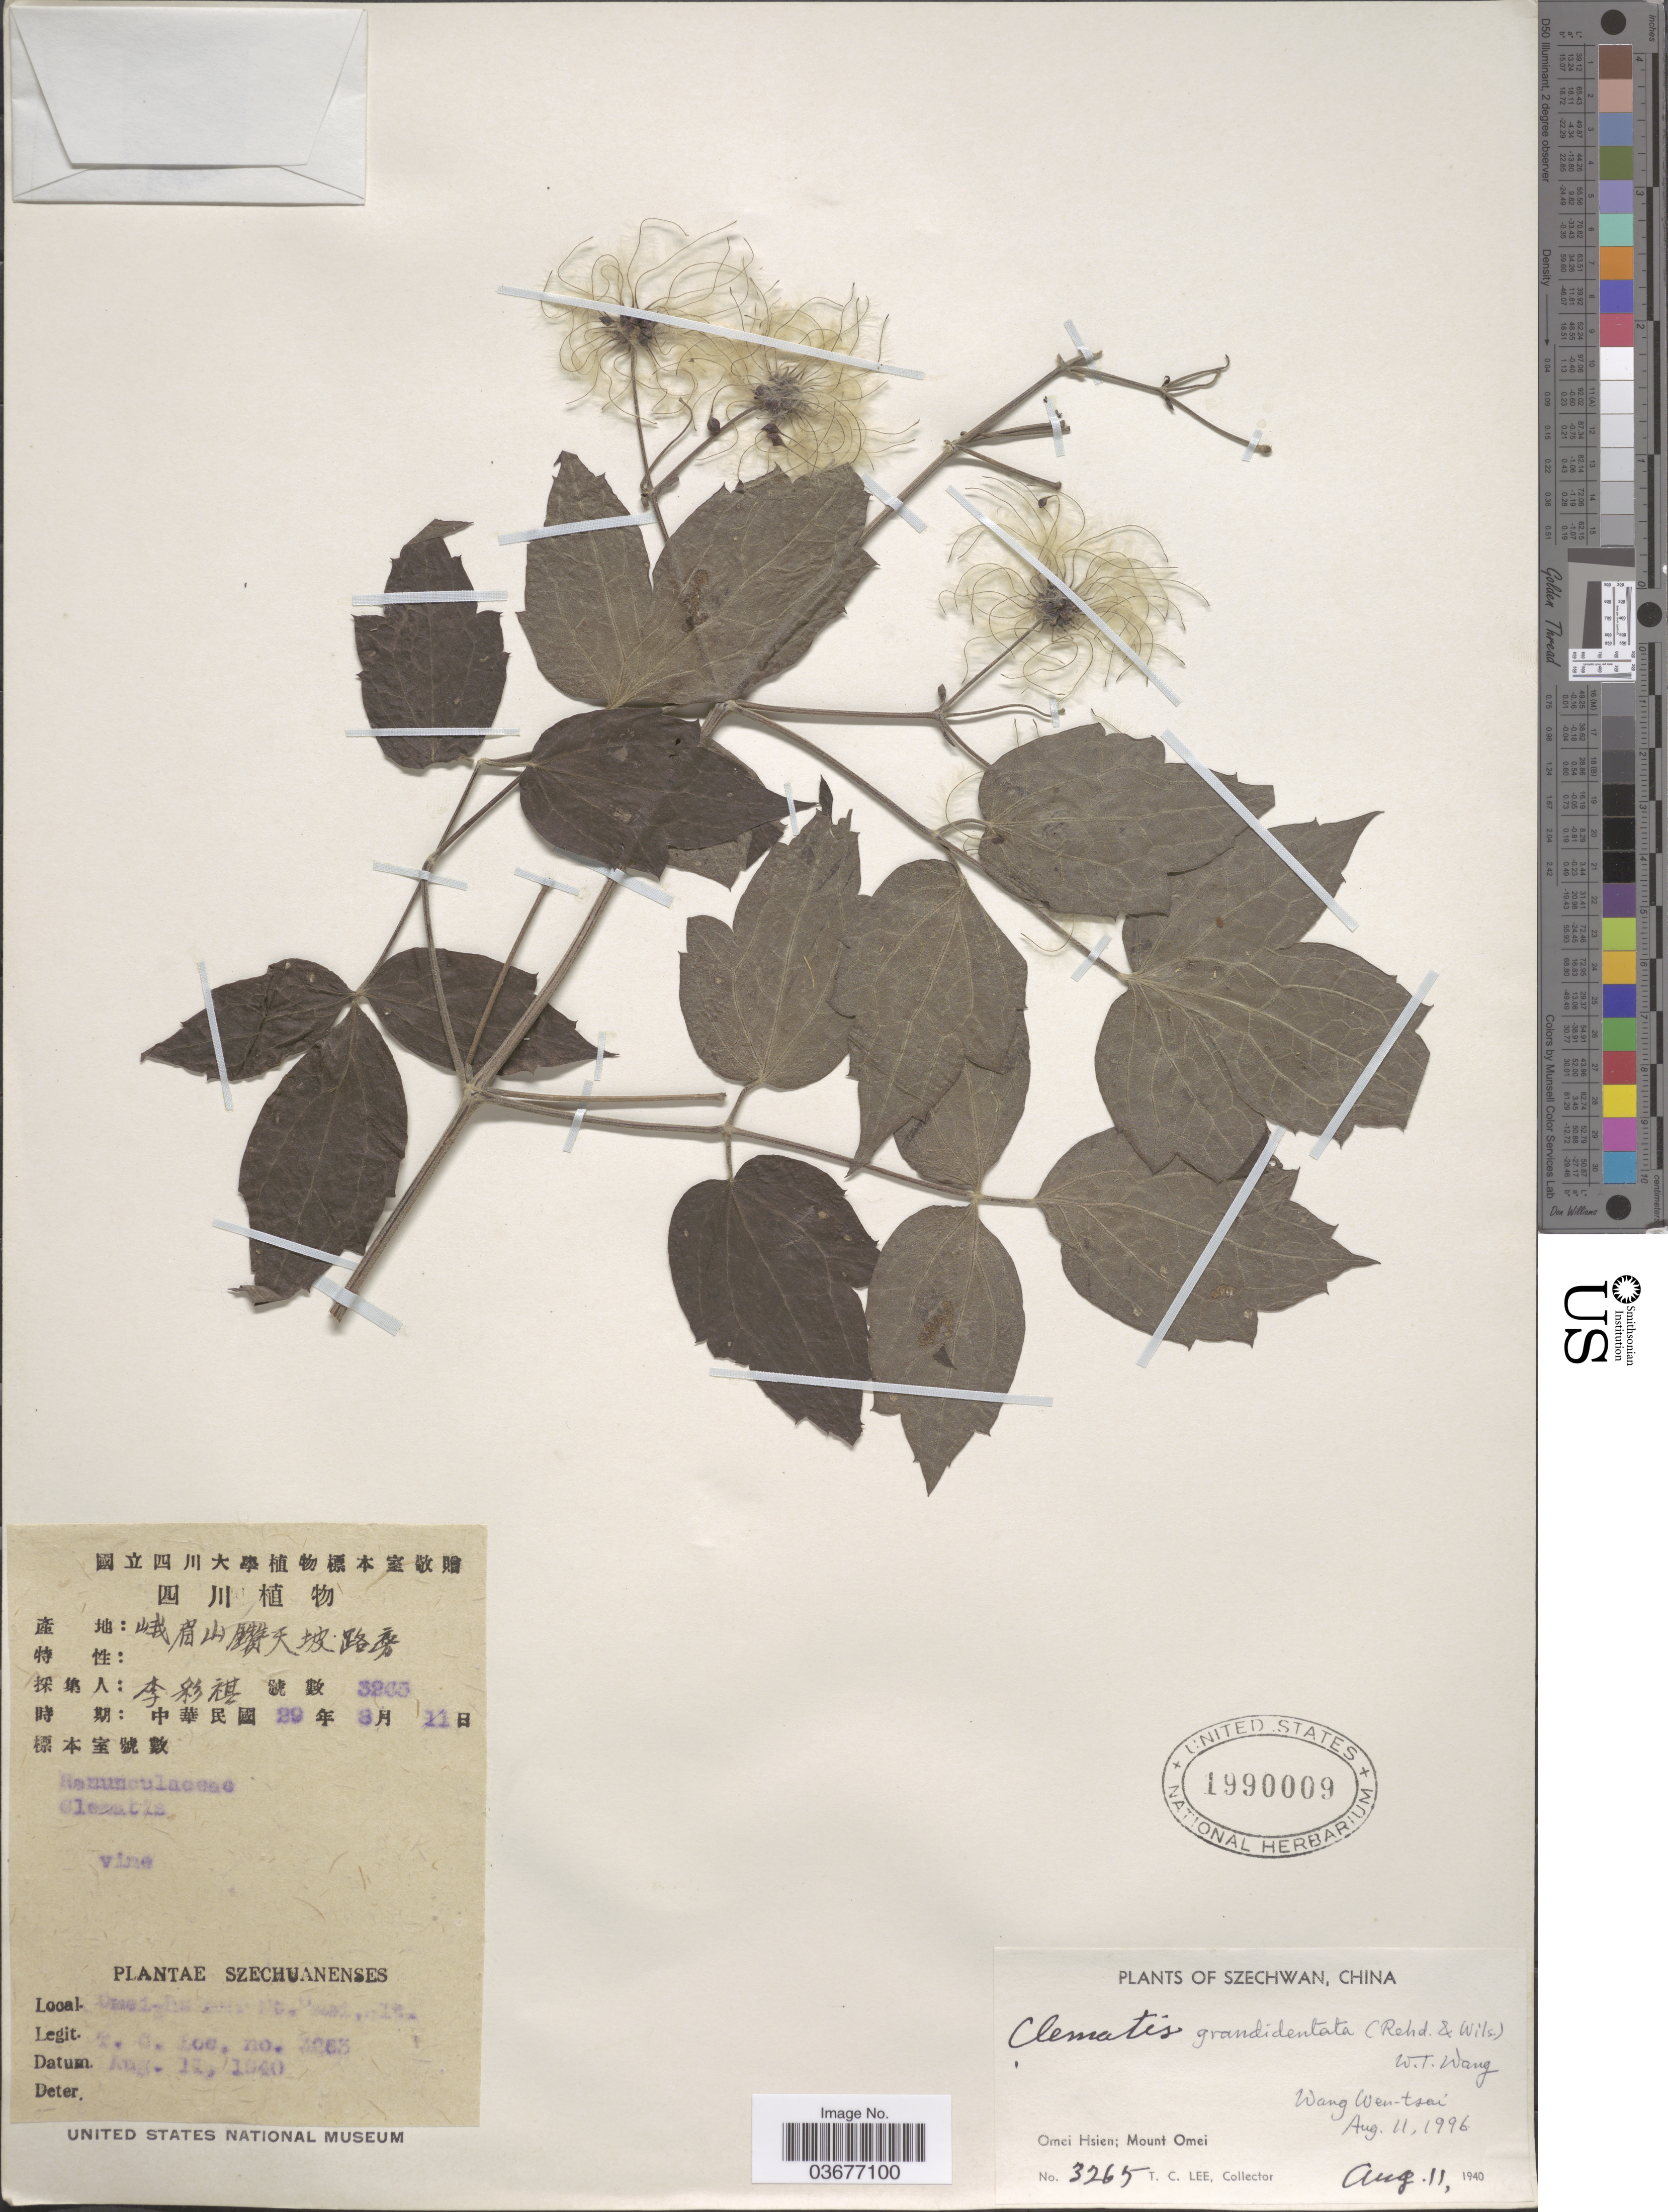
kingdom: Plantae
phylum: Tracheophyta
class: Magnoliopsida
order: Ranunculales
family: Ranunculaceae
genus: Clematis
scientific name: Clematis grandidentata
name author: (Rehder & E.H. Wilson) W.T. Wang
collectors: T. Lee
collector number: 3265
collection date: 1940-08-11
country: China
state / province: Sichuan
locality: Szechwan. Omei Hsien; Mount Omei.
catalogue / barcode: US 1990009